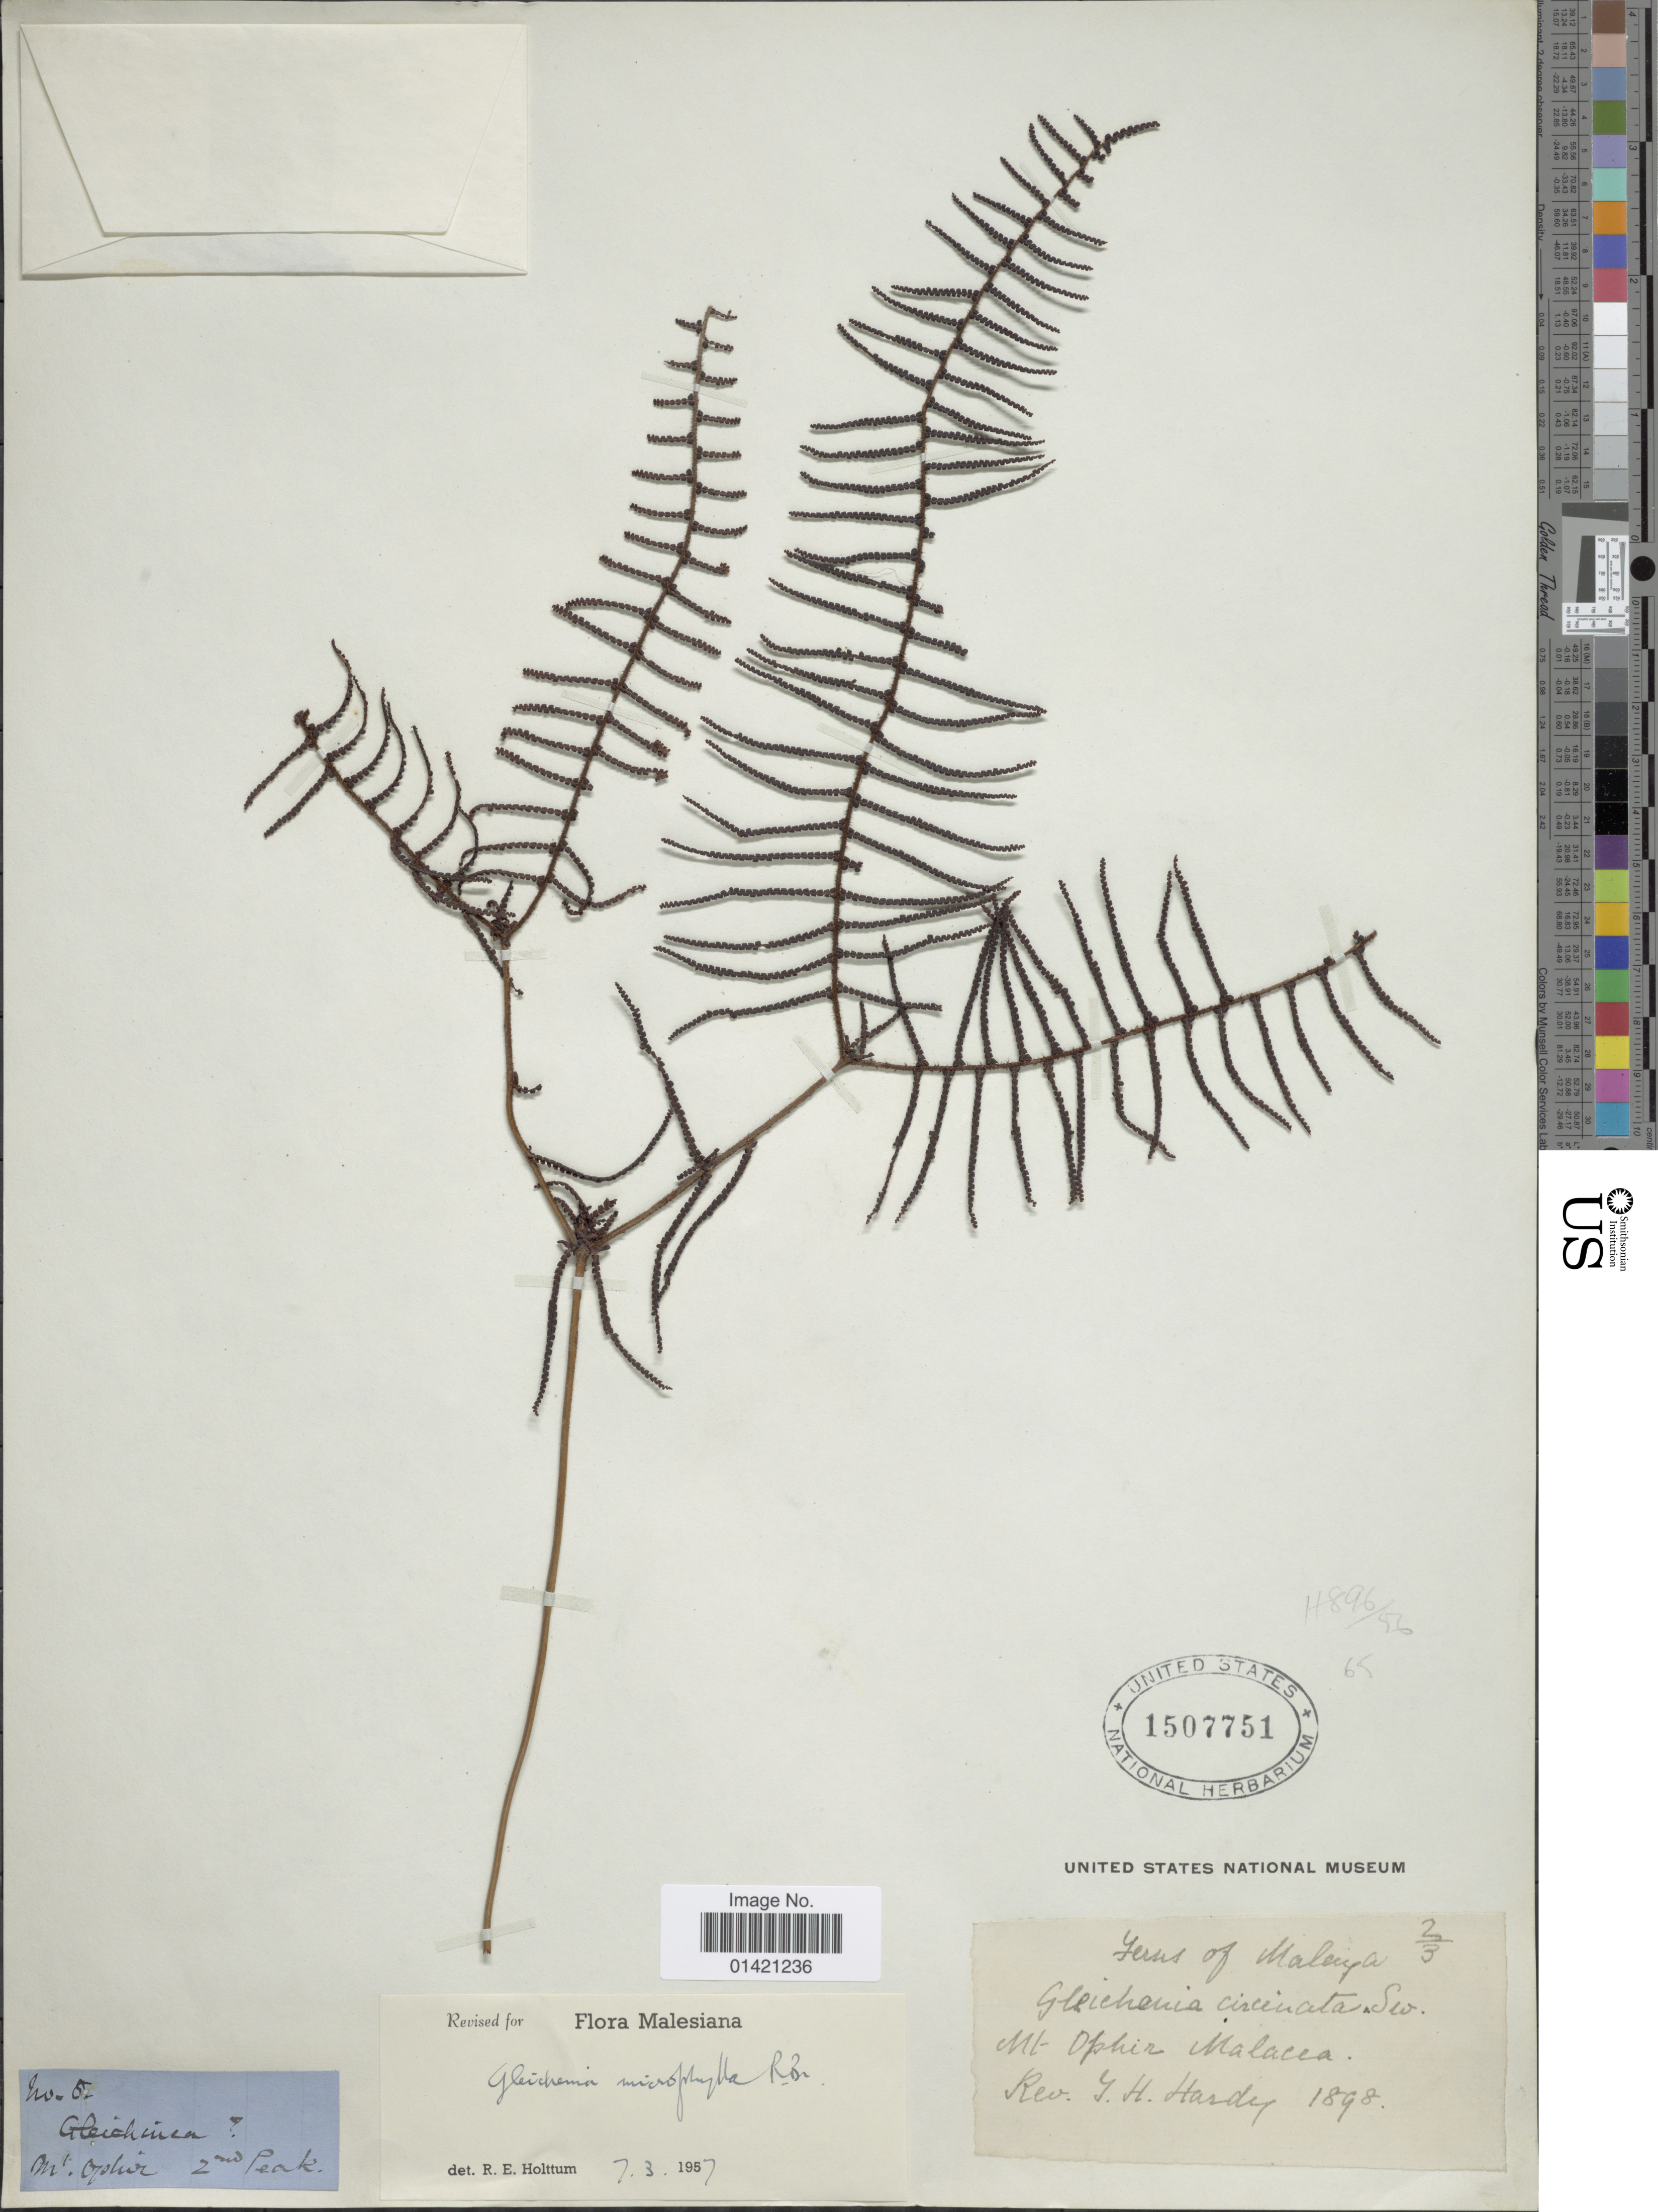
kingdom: Plantae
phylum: Tracheophyta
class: Polypodiopsida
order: Gleicheniales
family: Gleicheniaceae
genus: Gleichenia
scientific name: Gleichenia microphylla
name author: R. Br.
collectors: Y. Hardy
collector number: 2/3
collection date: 1898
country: Malaysia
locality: Malaya. Mt. Ophir Malacca.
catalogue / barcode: US 1507751